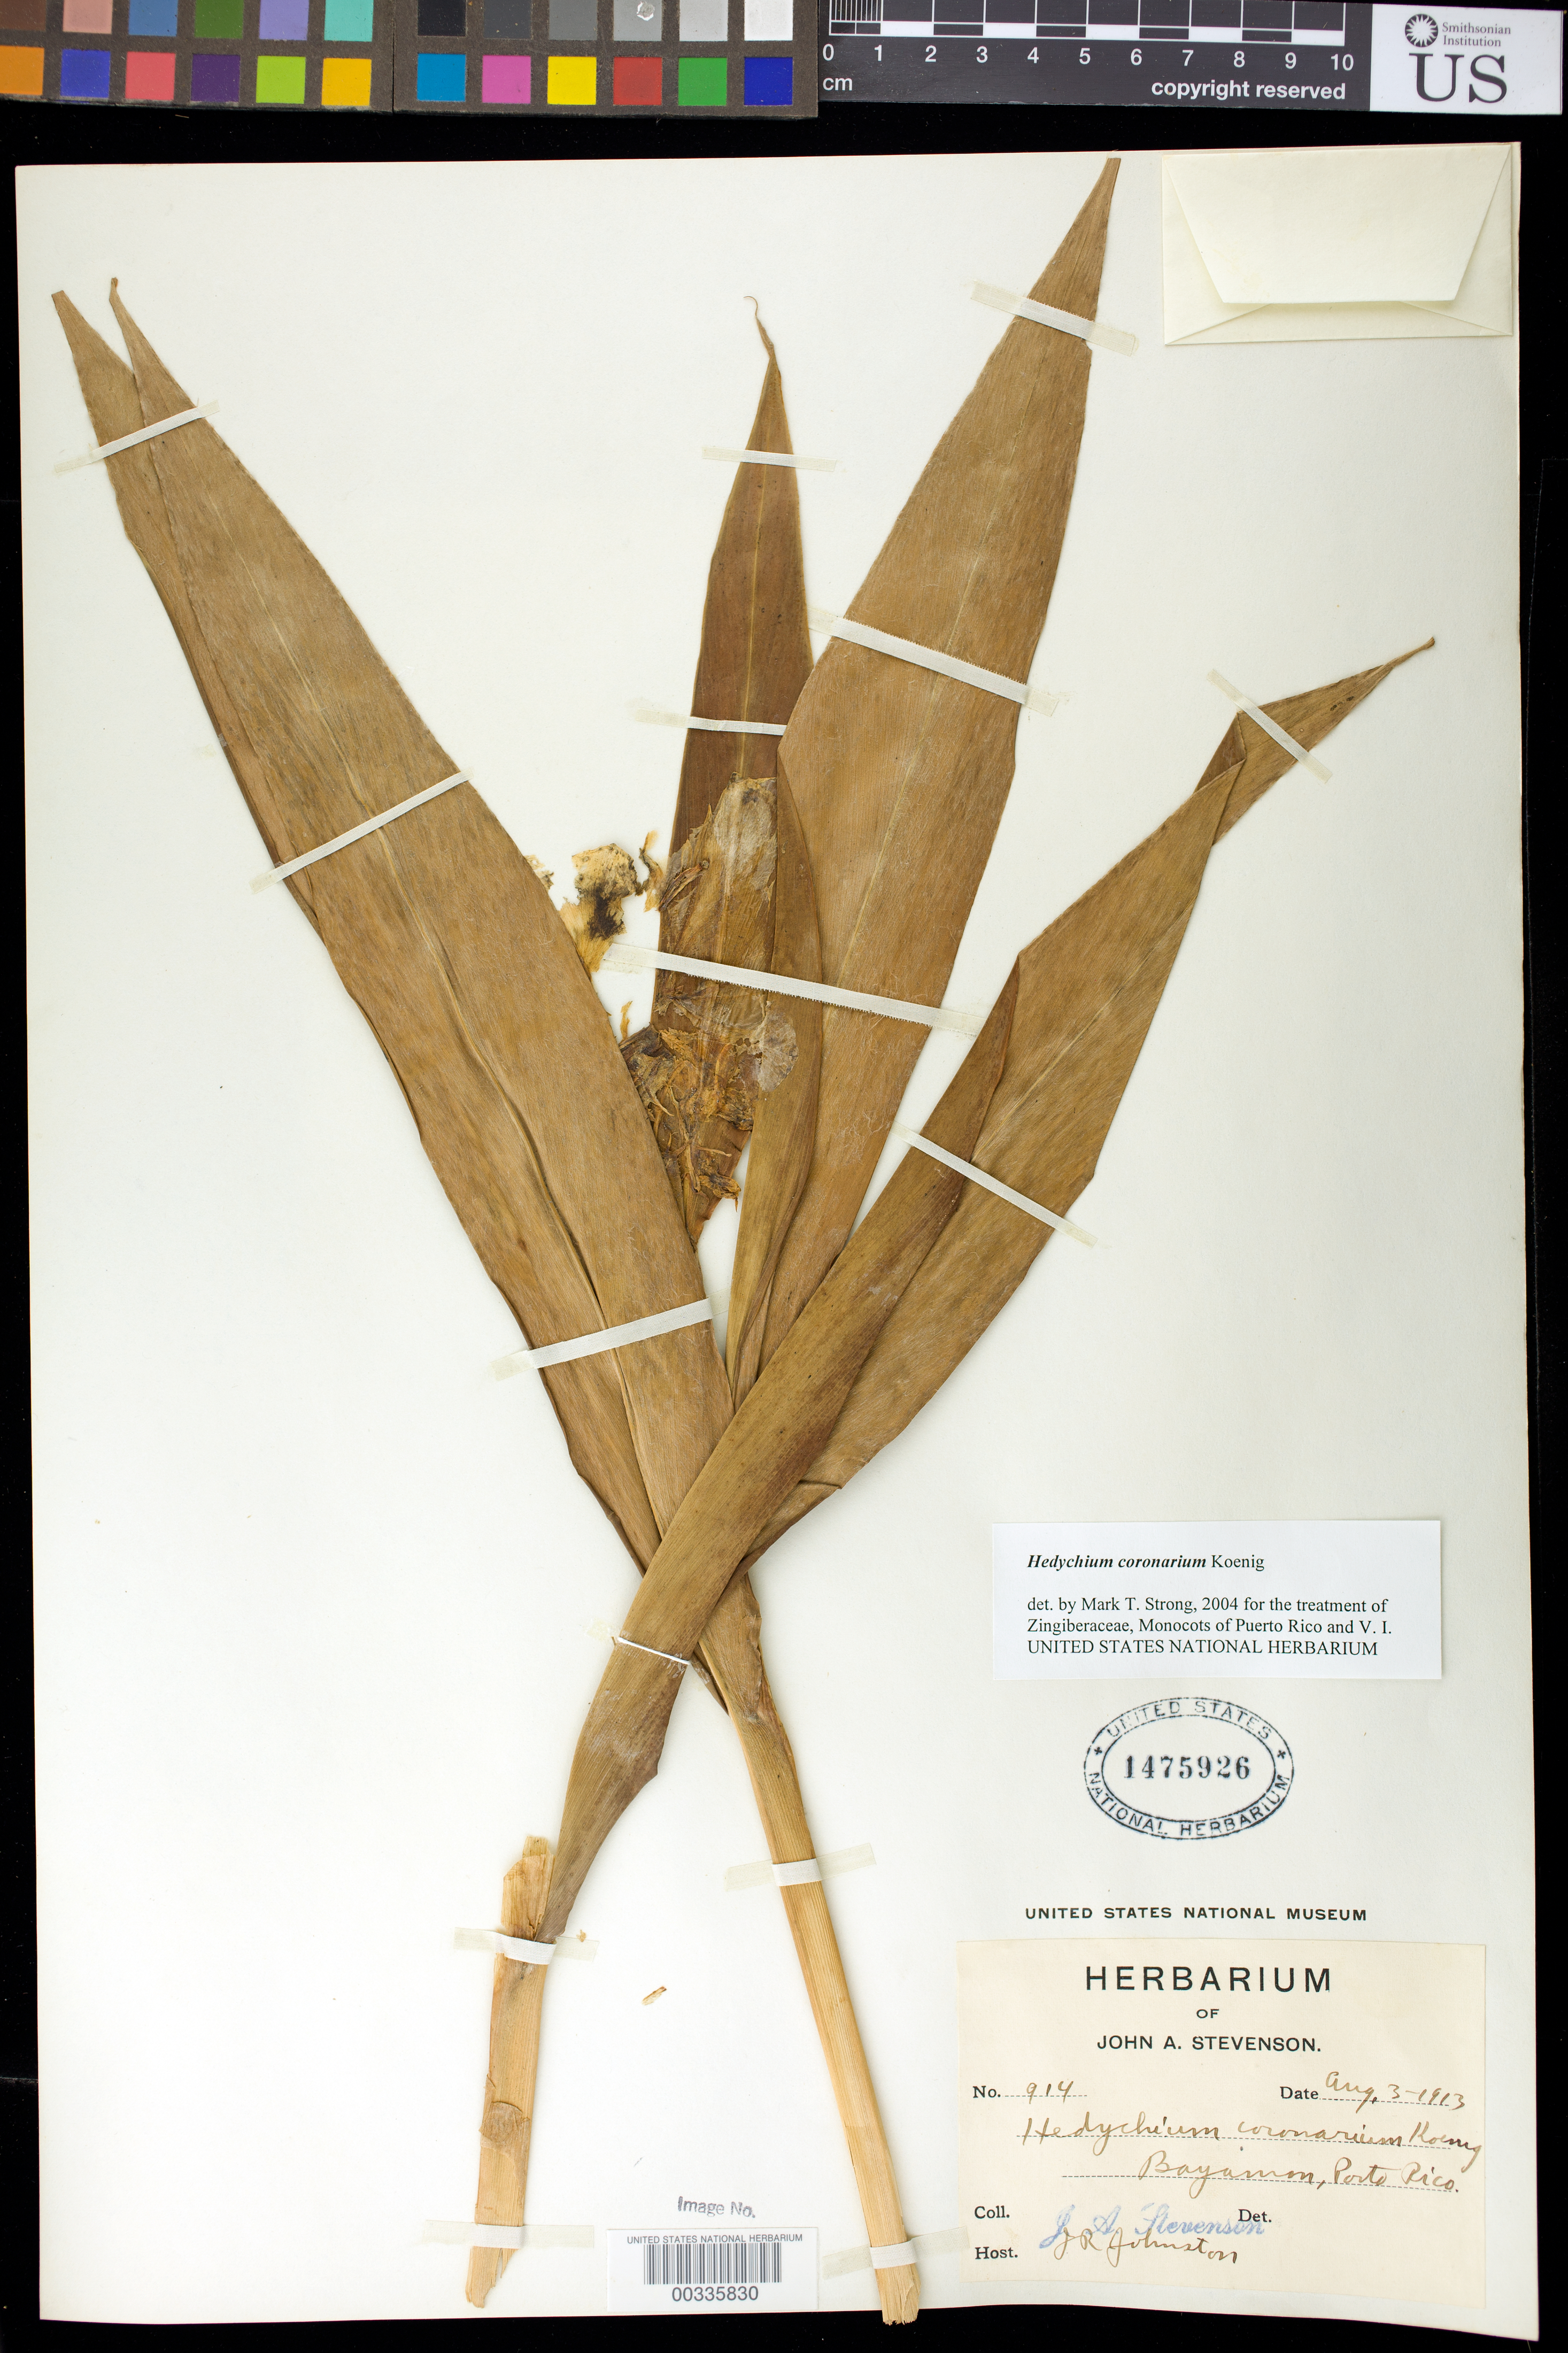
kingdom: Plantae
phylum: Tracheophyta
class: Liliopsida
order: Zingiberales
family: Zingiberaceae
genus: Hedychium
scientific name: Hedychium coronarium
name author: J. Koenig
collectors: J. Stevenson & J. Johnston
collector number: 914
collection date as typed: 03 Aug 1913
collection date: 1913-08-03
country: Puerto Rico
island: Greater Antilles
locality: Bayamon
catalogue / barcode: US 1475926